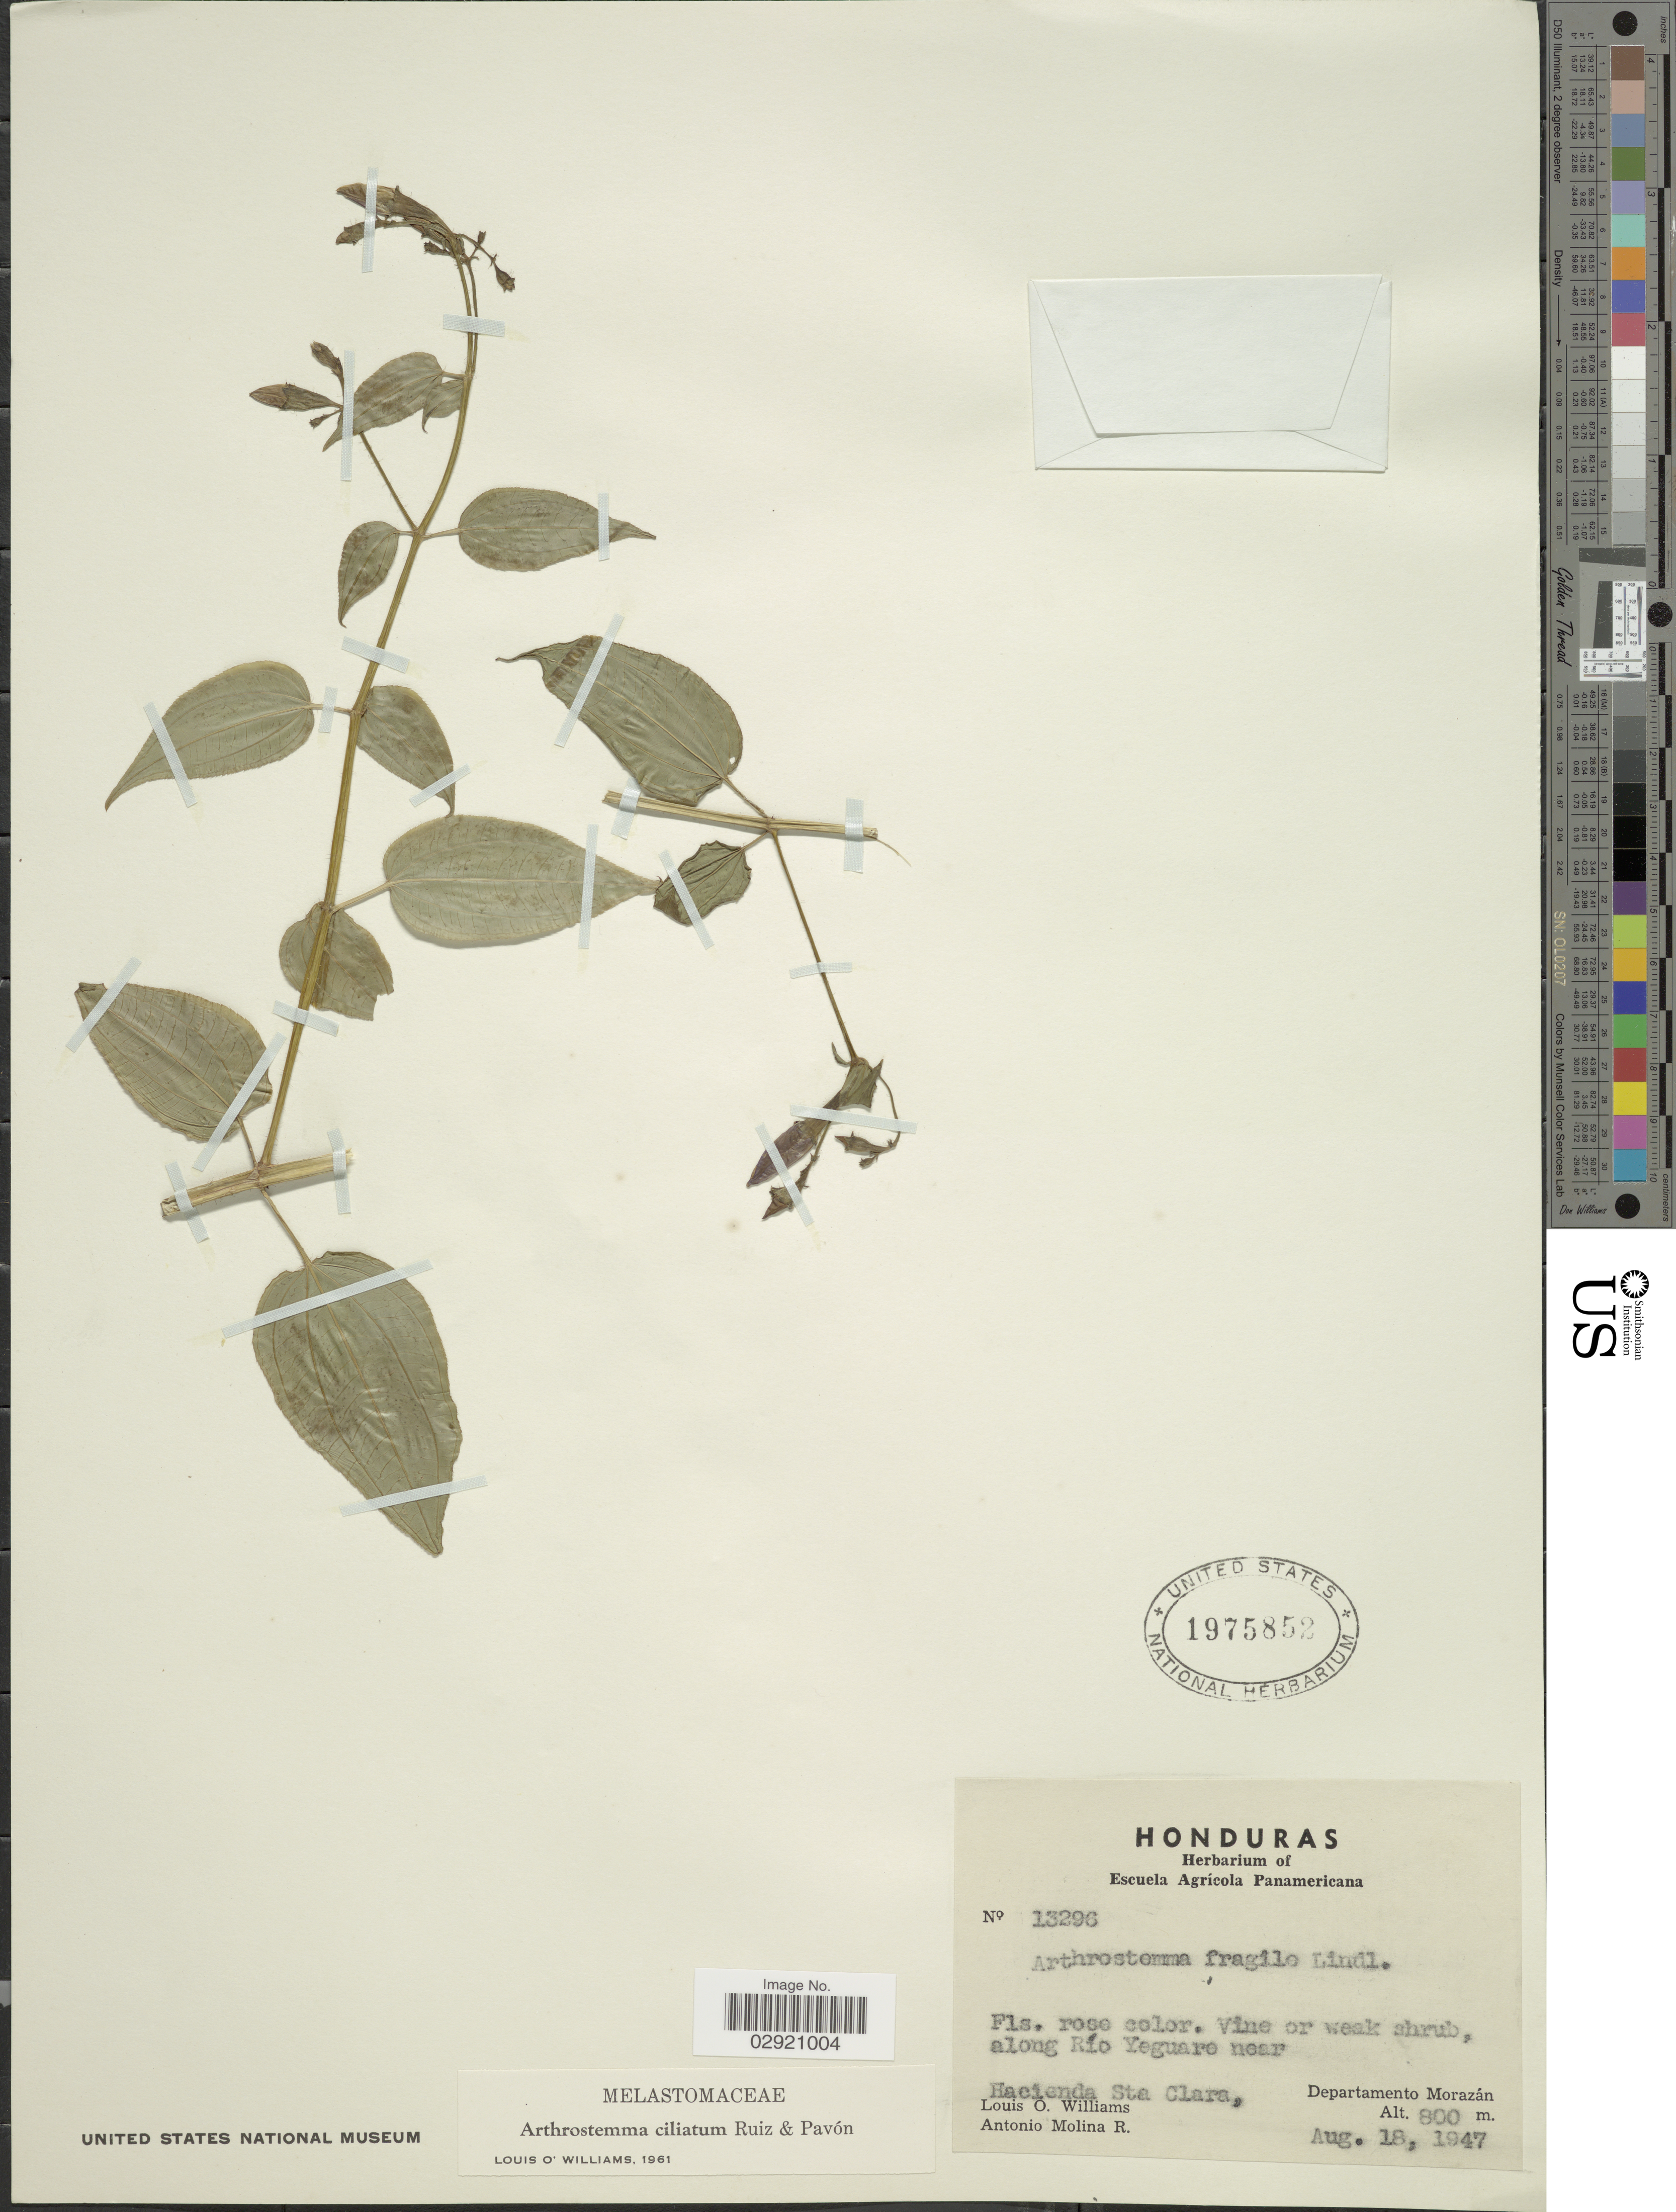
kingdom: Plantae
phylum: Tracheophyta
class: Magnoliopsida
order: Myrtales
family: Melastomataceae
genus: Arthrostemma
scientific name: Arthrostemma ciliatum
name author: Pav. ex D. Don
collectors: L. O. Williams & A. Molina R.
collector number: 13296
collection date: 1947-08-18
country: Honduras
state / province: Fco. Morazán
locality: Along Río Yeguaro near Hacienda Sta Clara, Departamento Morazán.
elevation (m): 800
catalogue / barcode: US 1975852